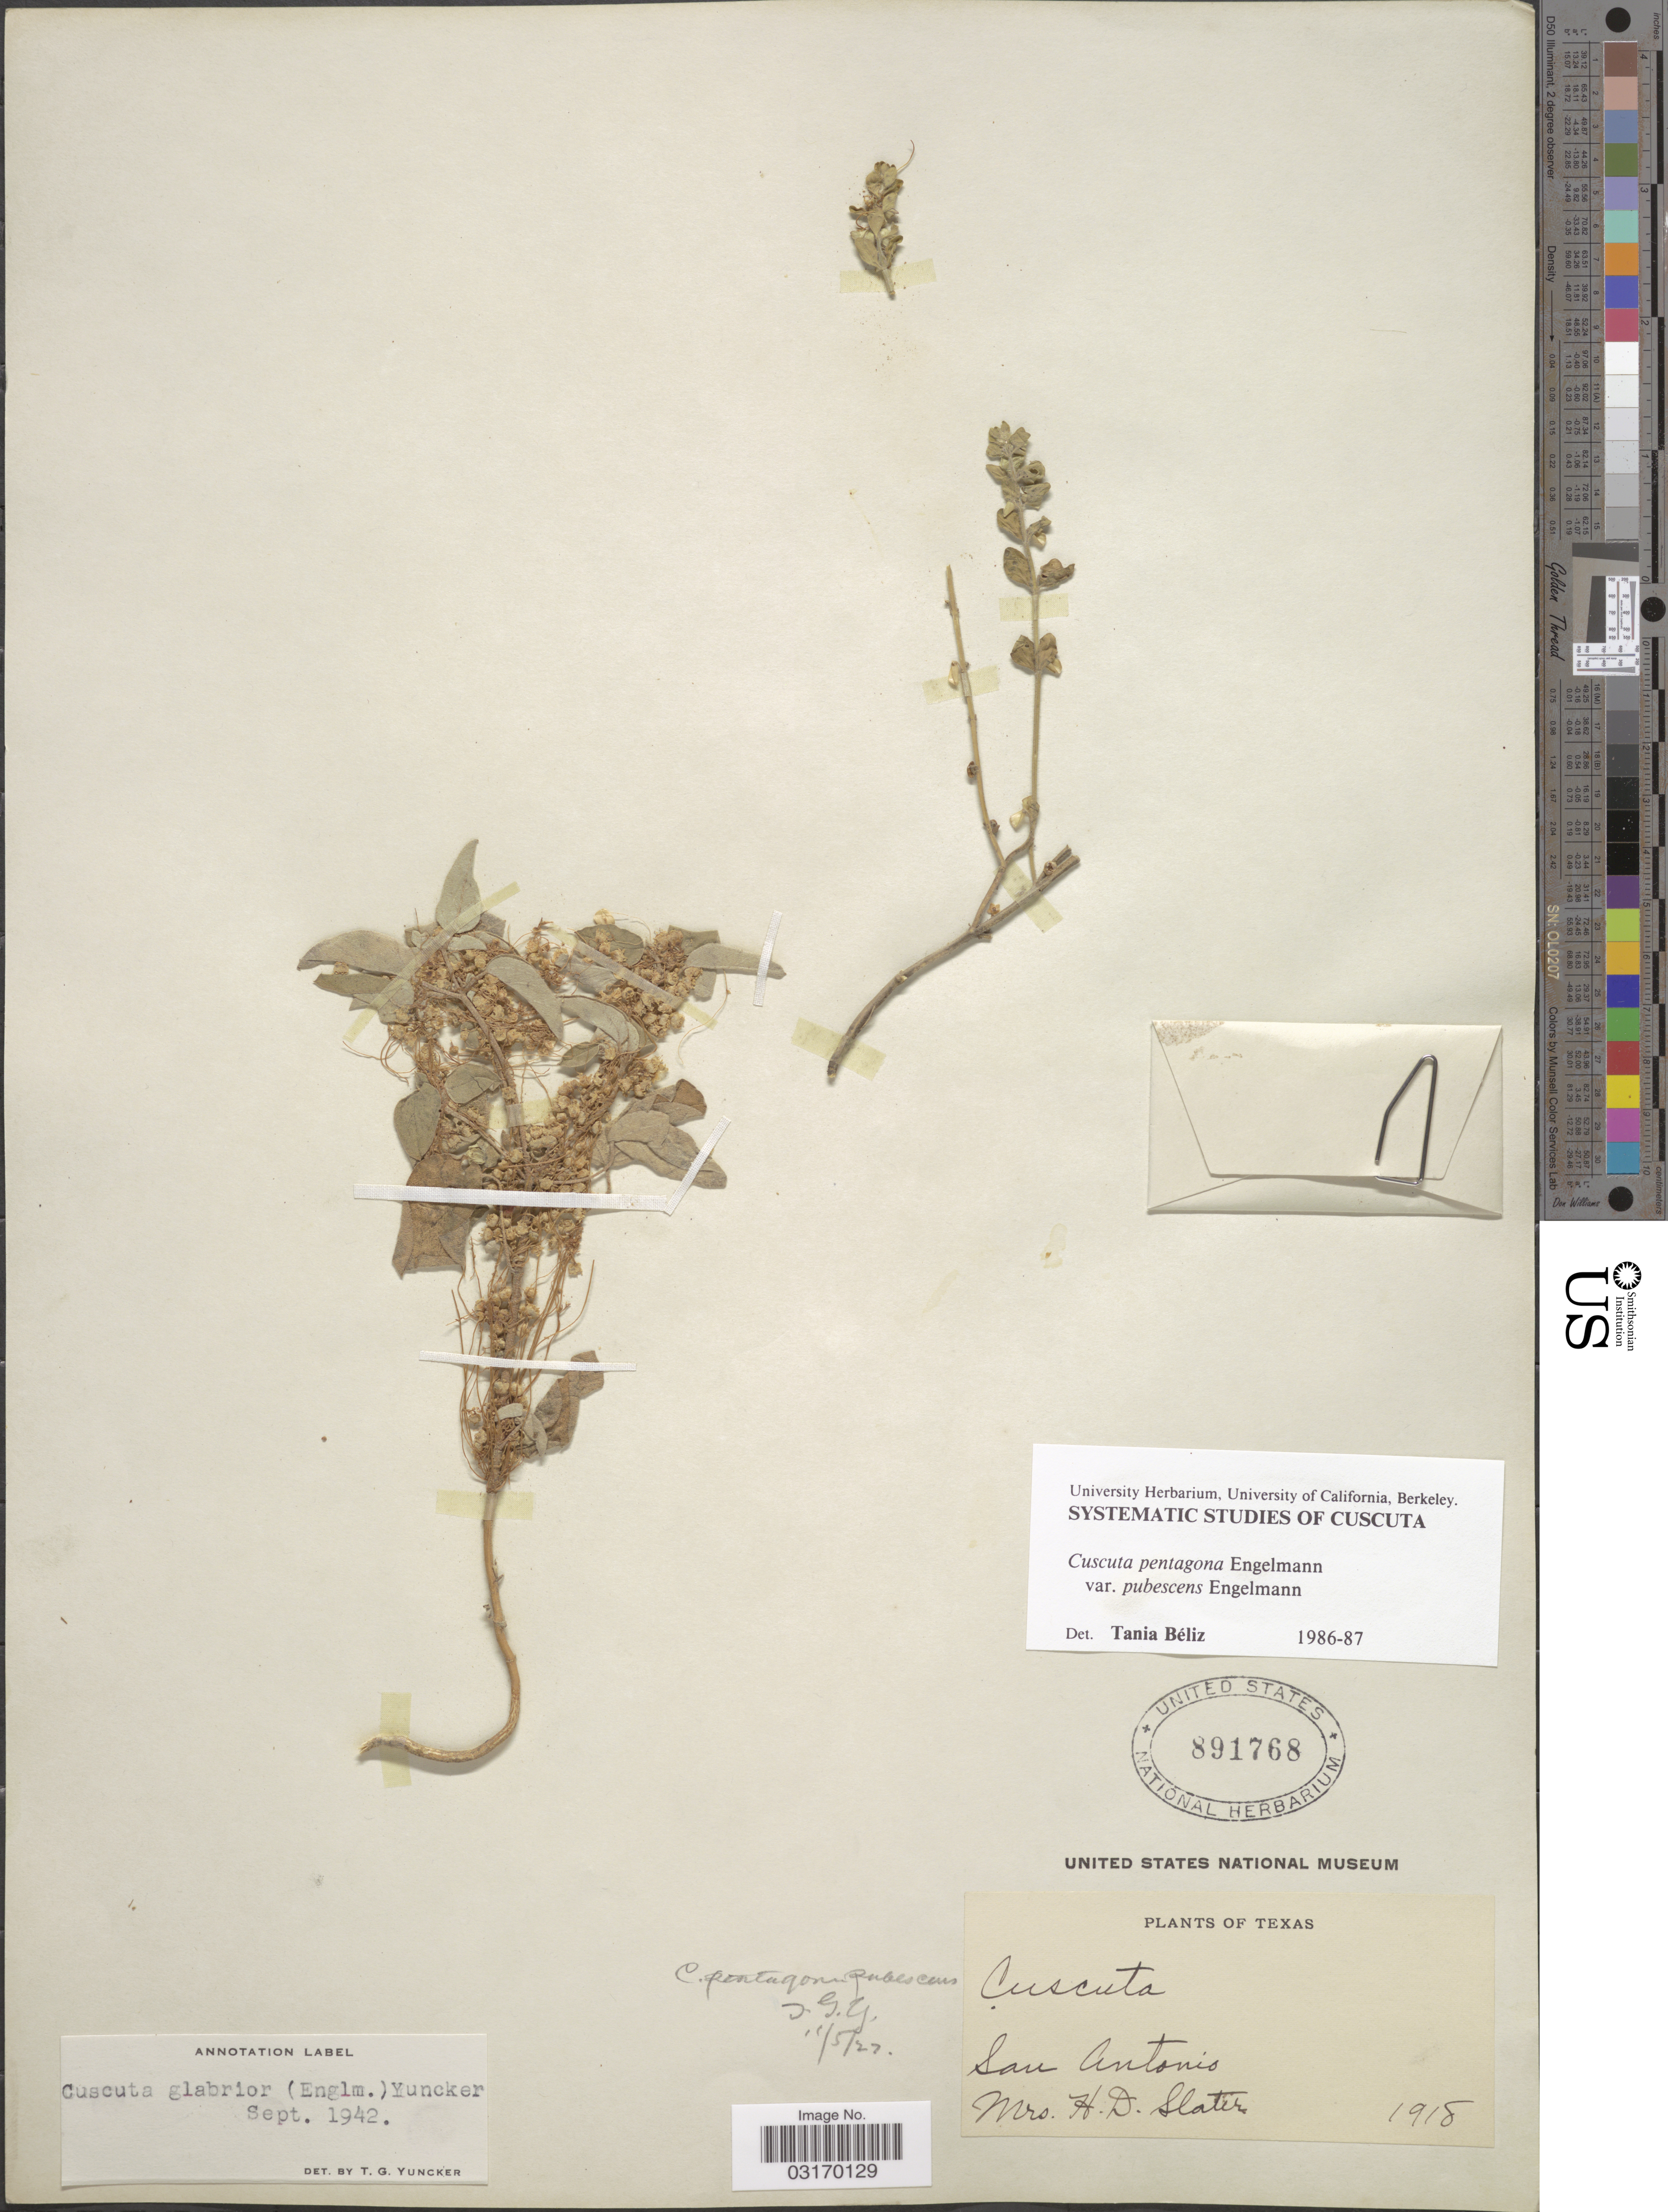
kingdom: Plantae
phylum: Tracheophyta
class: Magnoliopsida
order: Solanales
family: Convolvulaceae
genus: Cuscuta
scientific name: Cuscuta pentagona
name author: Engelm.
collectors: H. Slater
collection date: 1918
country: United States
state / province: Texas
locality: San Antonio.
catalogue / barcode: US 891768